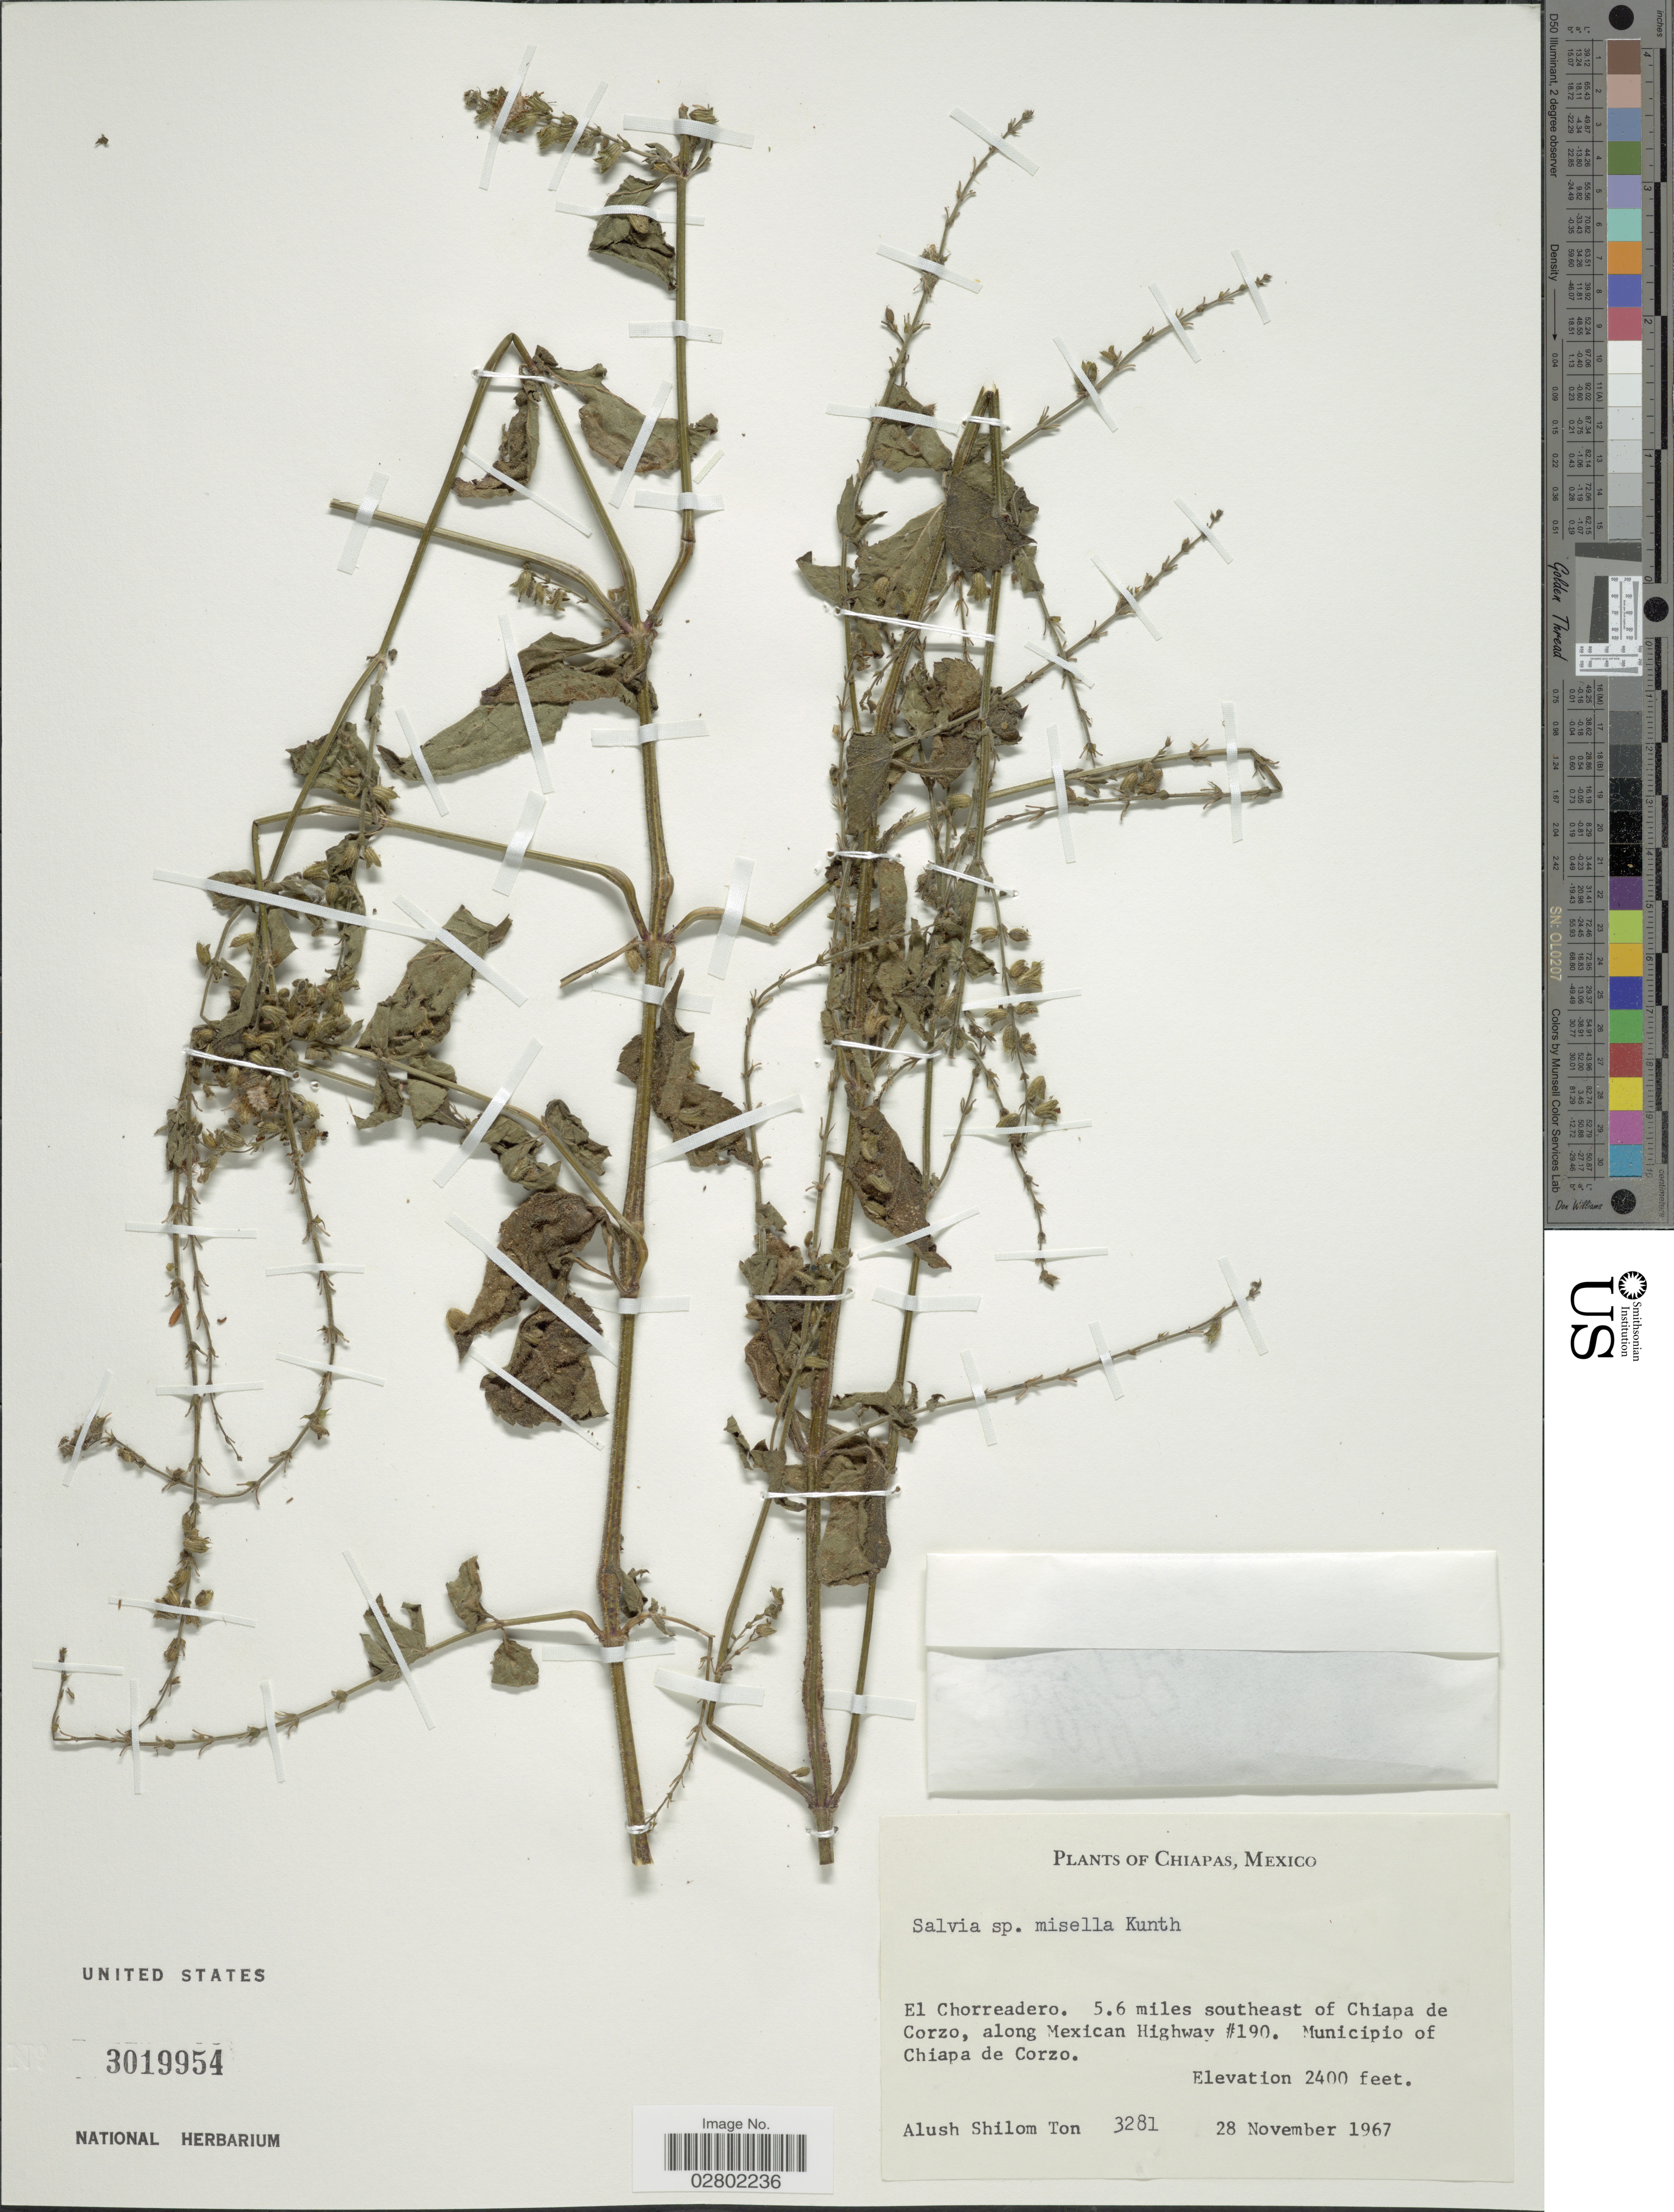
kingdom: Plantae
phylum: Tracheophyta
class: Magnoliopsida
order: Lamiales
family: Lamiaceae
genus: Salvia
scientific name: Salvia misella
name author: Kunth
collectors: A. M. Ton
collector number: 3281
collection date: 1967-11-28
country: Mexico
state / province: Chiapas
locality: El Chorreadero, 5.6 miles southeast of Chiapa de Corzo, along Mexican Highway #190, Municipio of Chiapa de Corzo.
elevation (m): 732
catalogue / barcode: US 3019954